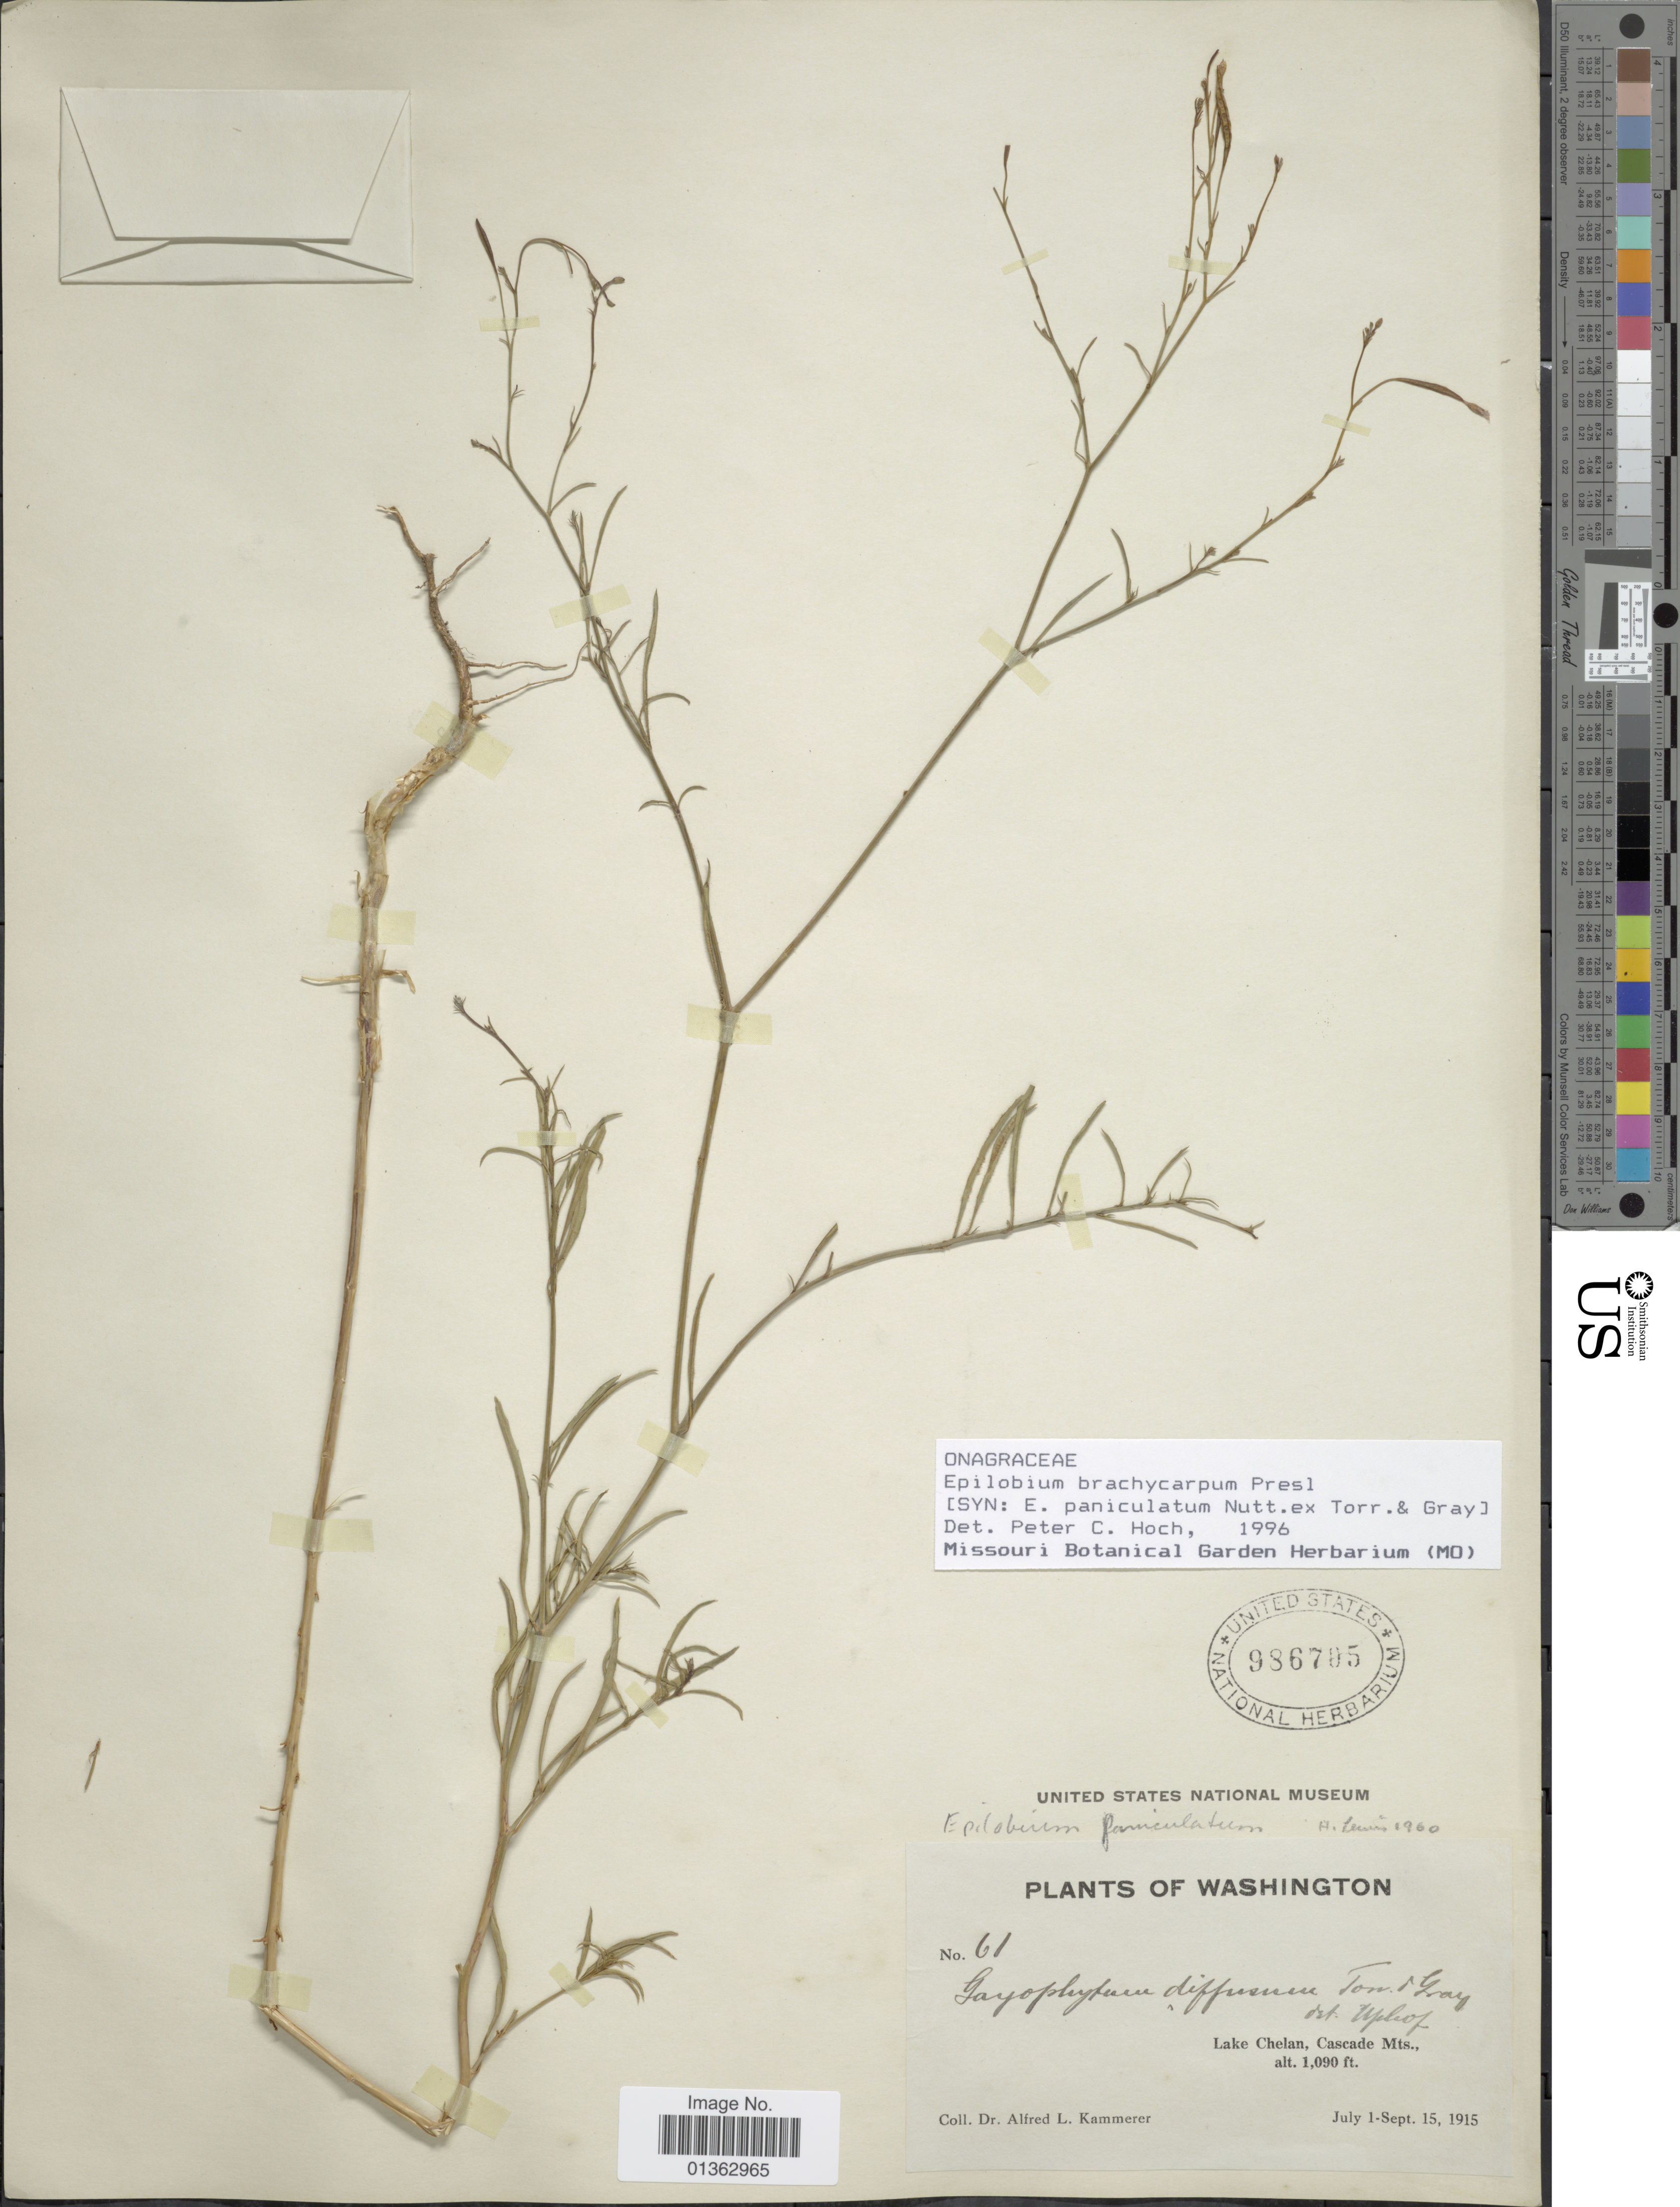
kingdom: Plantae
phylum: Tracheophyta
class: Magnoliopsida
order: Myrtales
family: Onagraceae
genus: Epilobium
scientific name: Epilobium brachycarpum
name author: C. Presl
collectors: A. Kammerer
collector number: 61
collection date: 1915-07-01/1915-09-15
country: United States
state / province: Washington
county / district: Chelan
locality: Lake Chelan, Cascade Mts.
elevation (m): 332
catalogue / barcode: US 986705